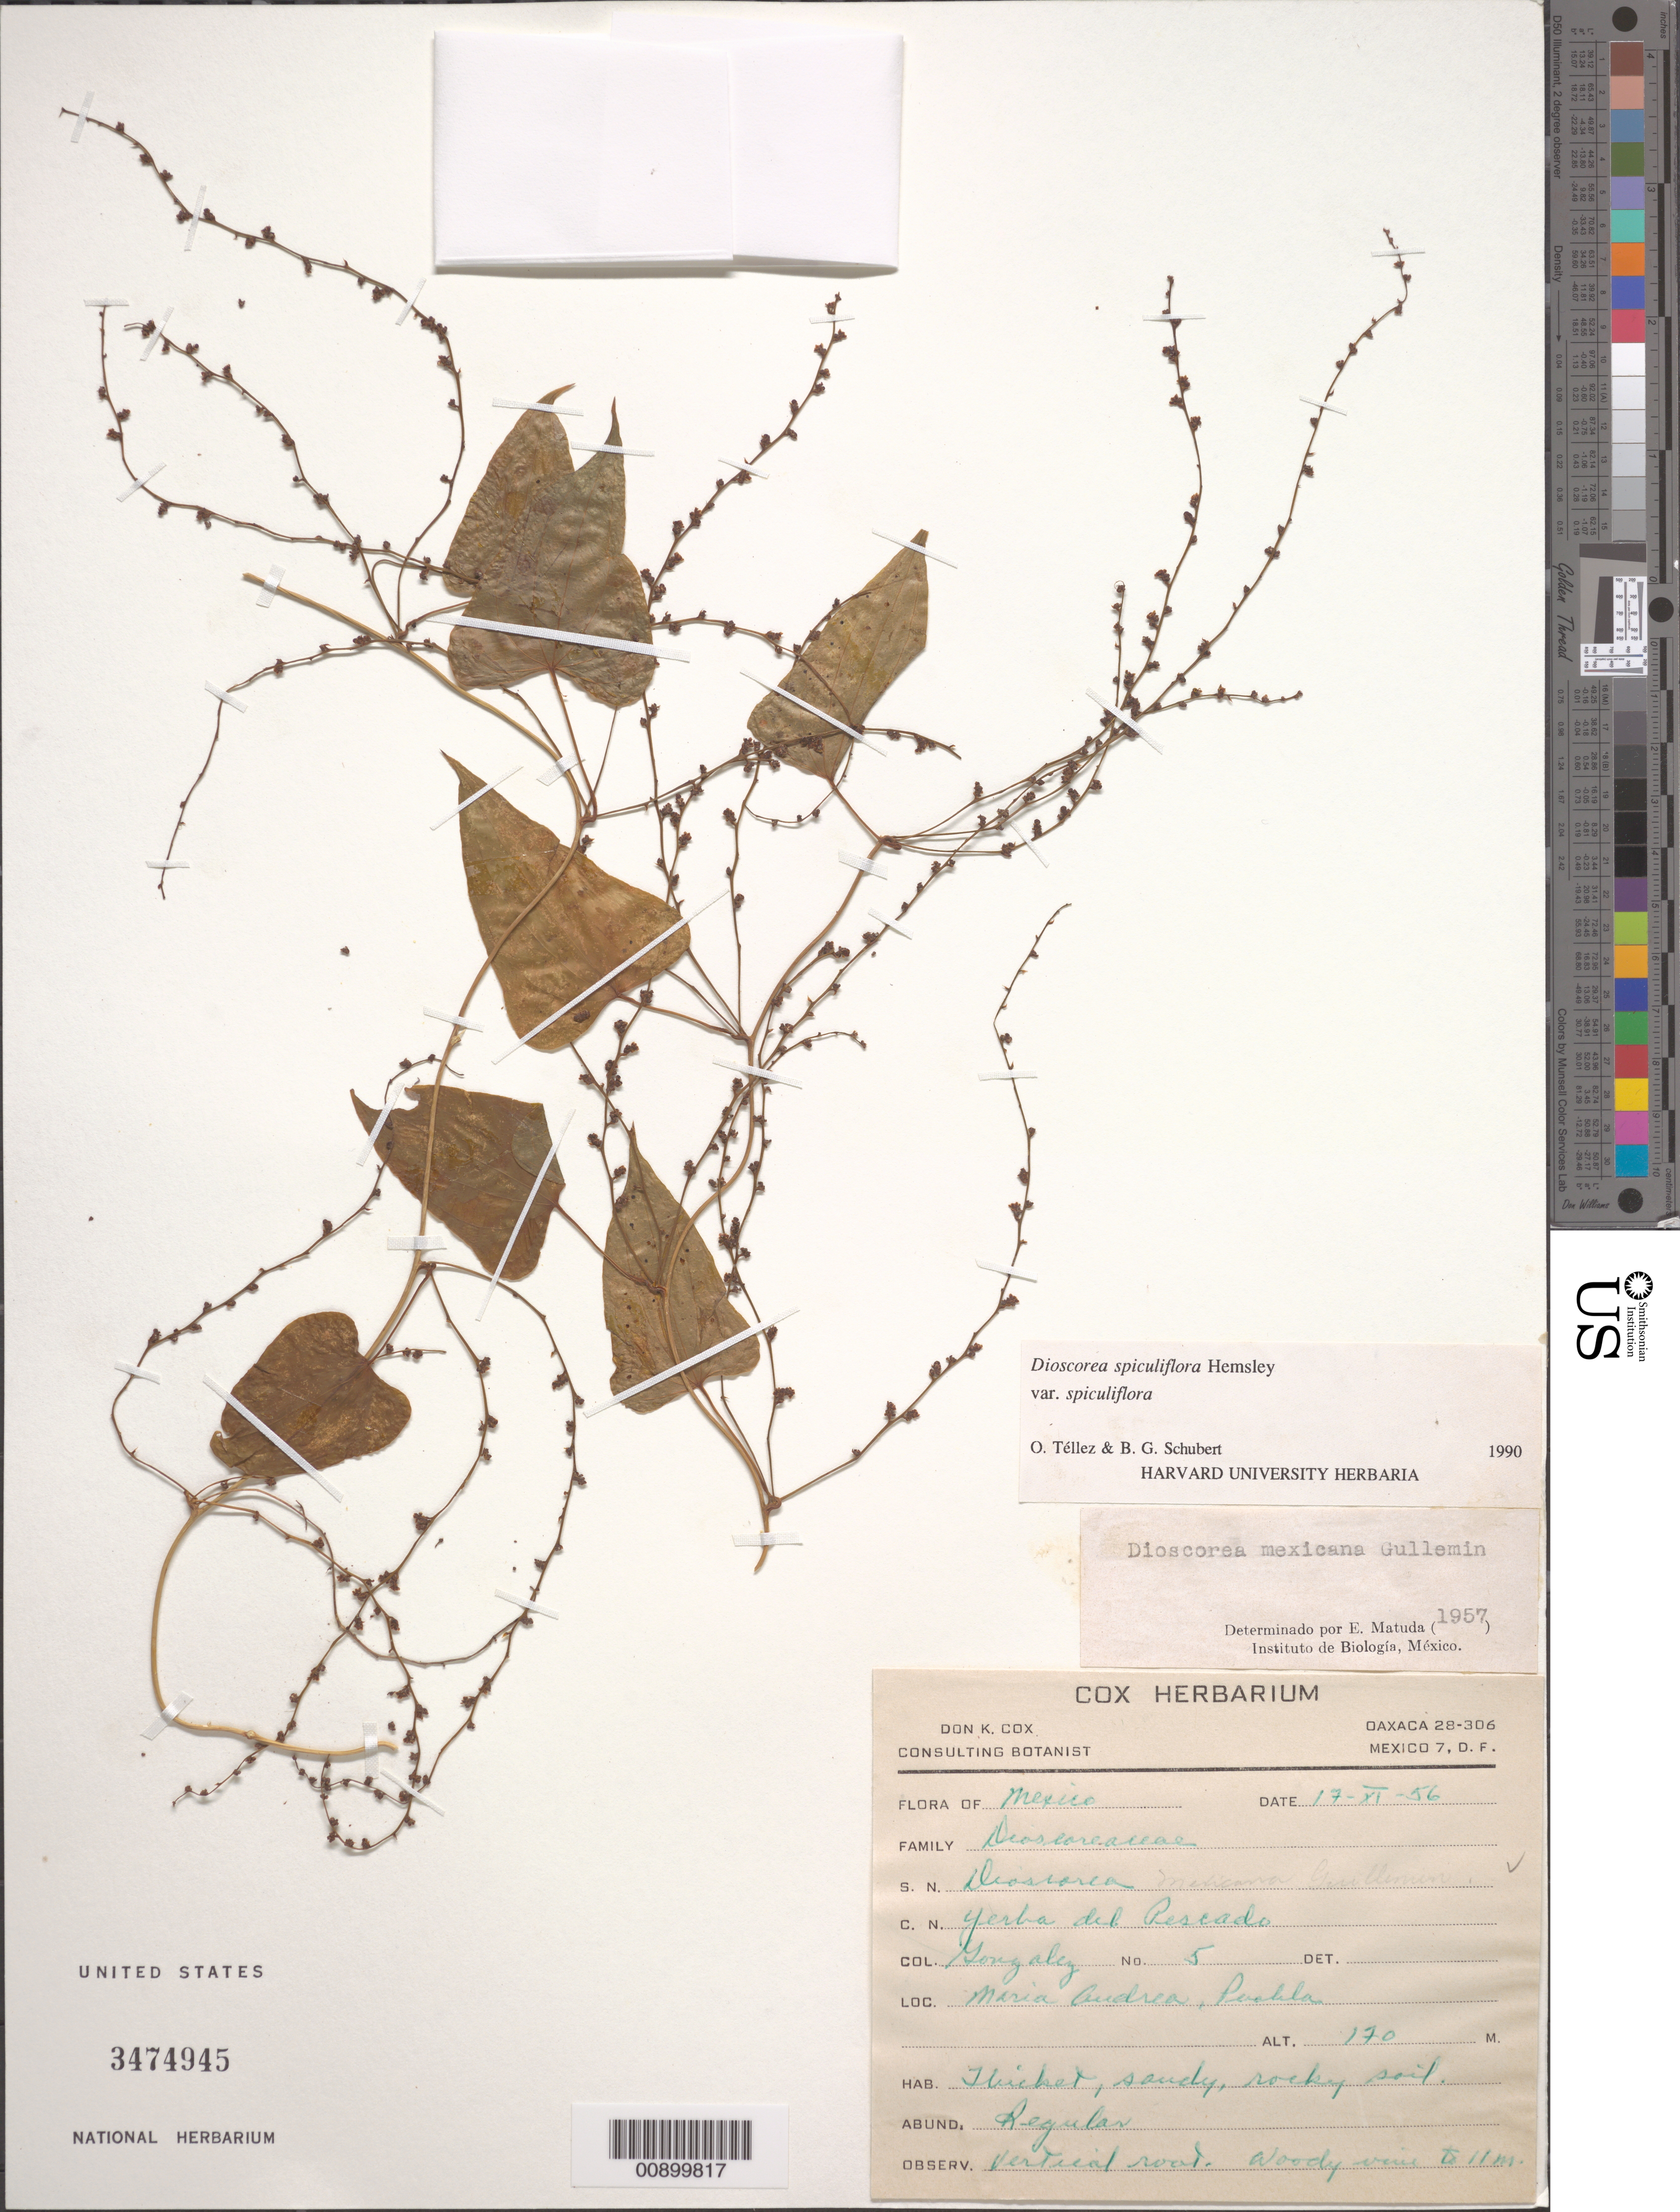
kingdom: Plantae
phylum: Tracheophyta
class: Liliopsida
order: Dioscoreales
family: Dioscoreaceae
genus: Dioscorea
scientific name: Dioscorea spiculiflora var. spiculiflora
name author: Hemsl.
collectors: -. González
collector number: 5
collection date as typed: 17 Nov 1956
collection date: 1956-11-17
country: Mexico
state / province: Puebla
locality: Maria Andrea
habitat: Thicket, sandy, rocky soil.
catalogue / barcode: US 3474945